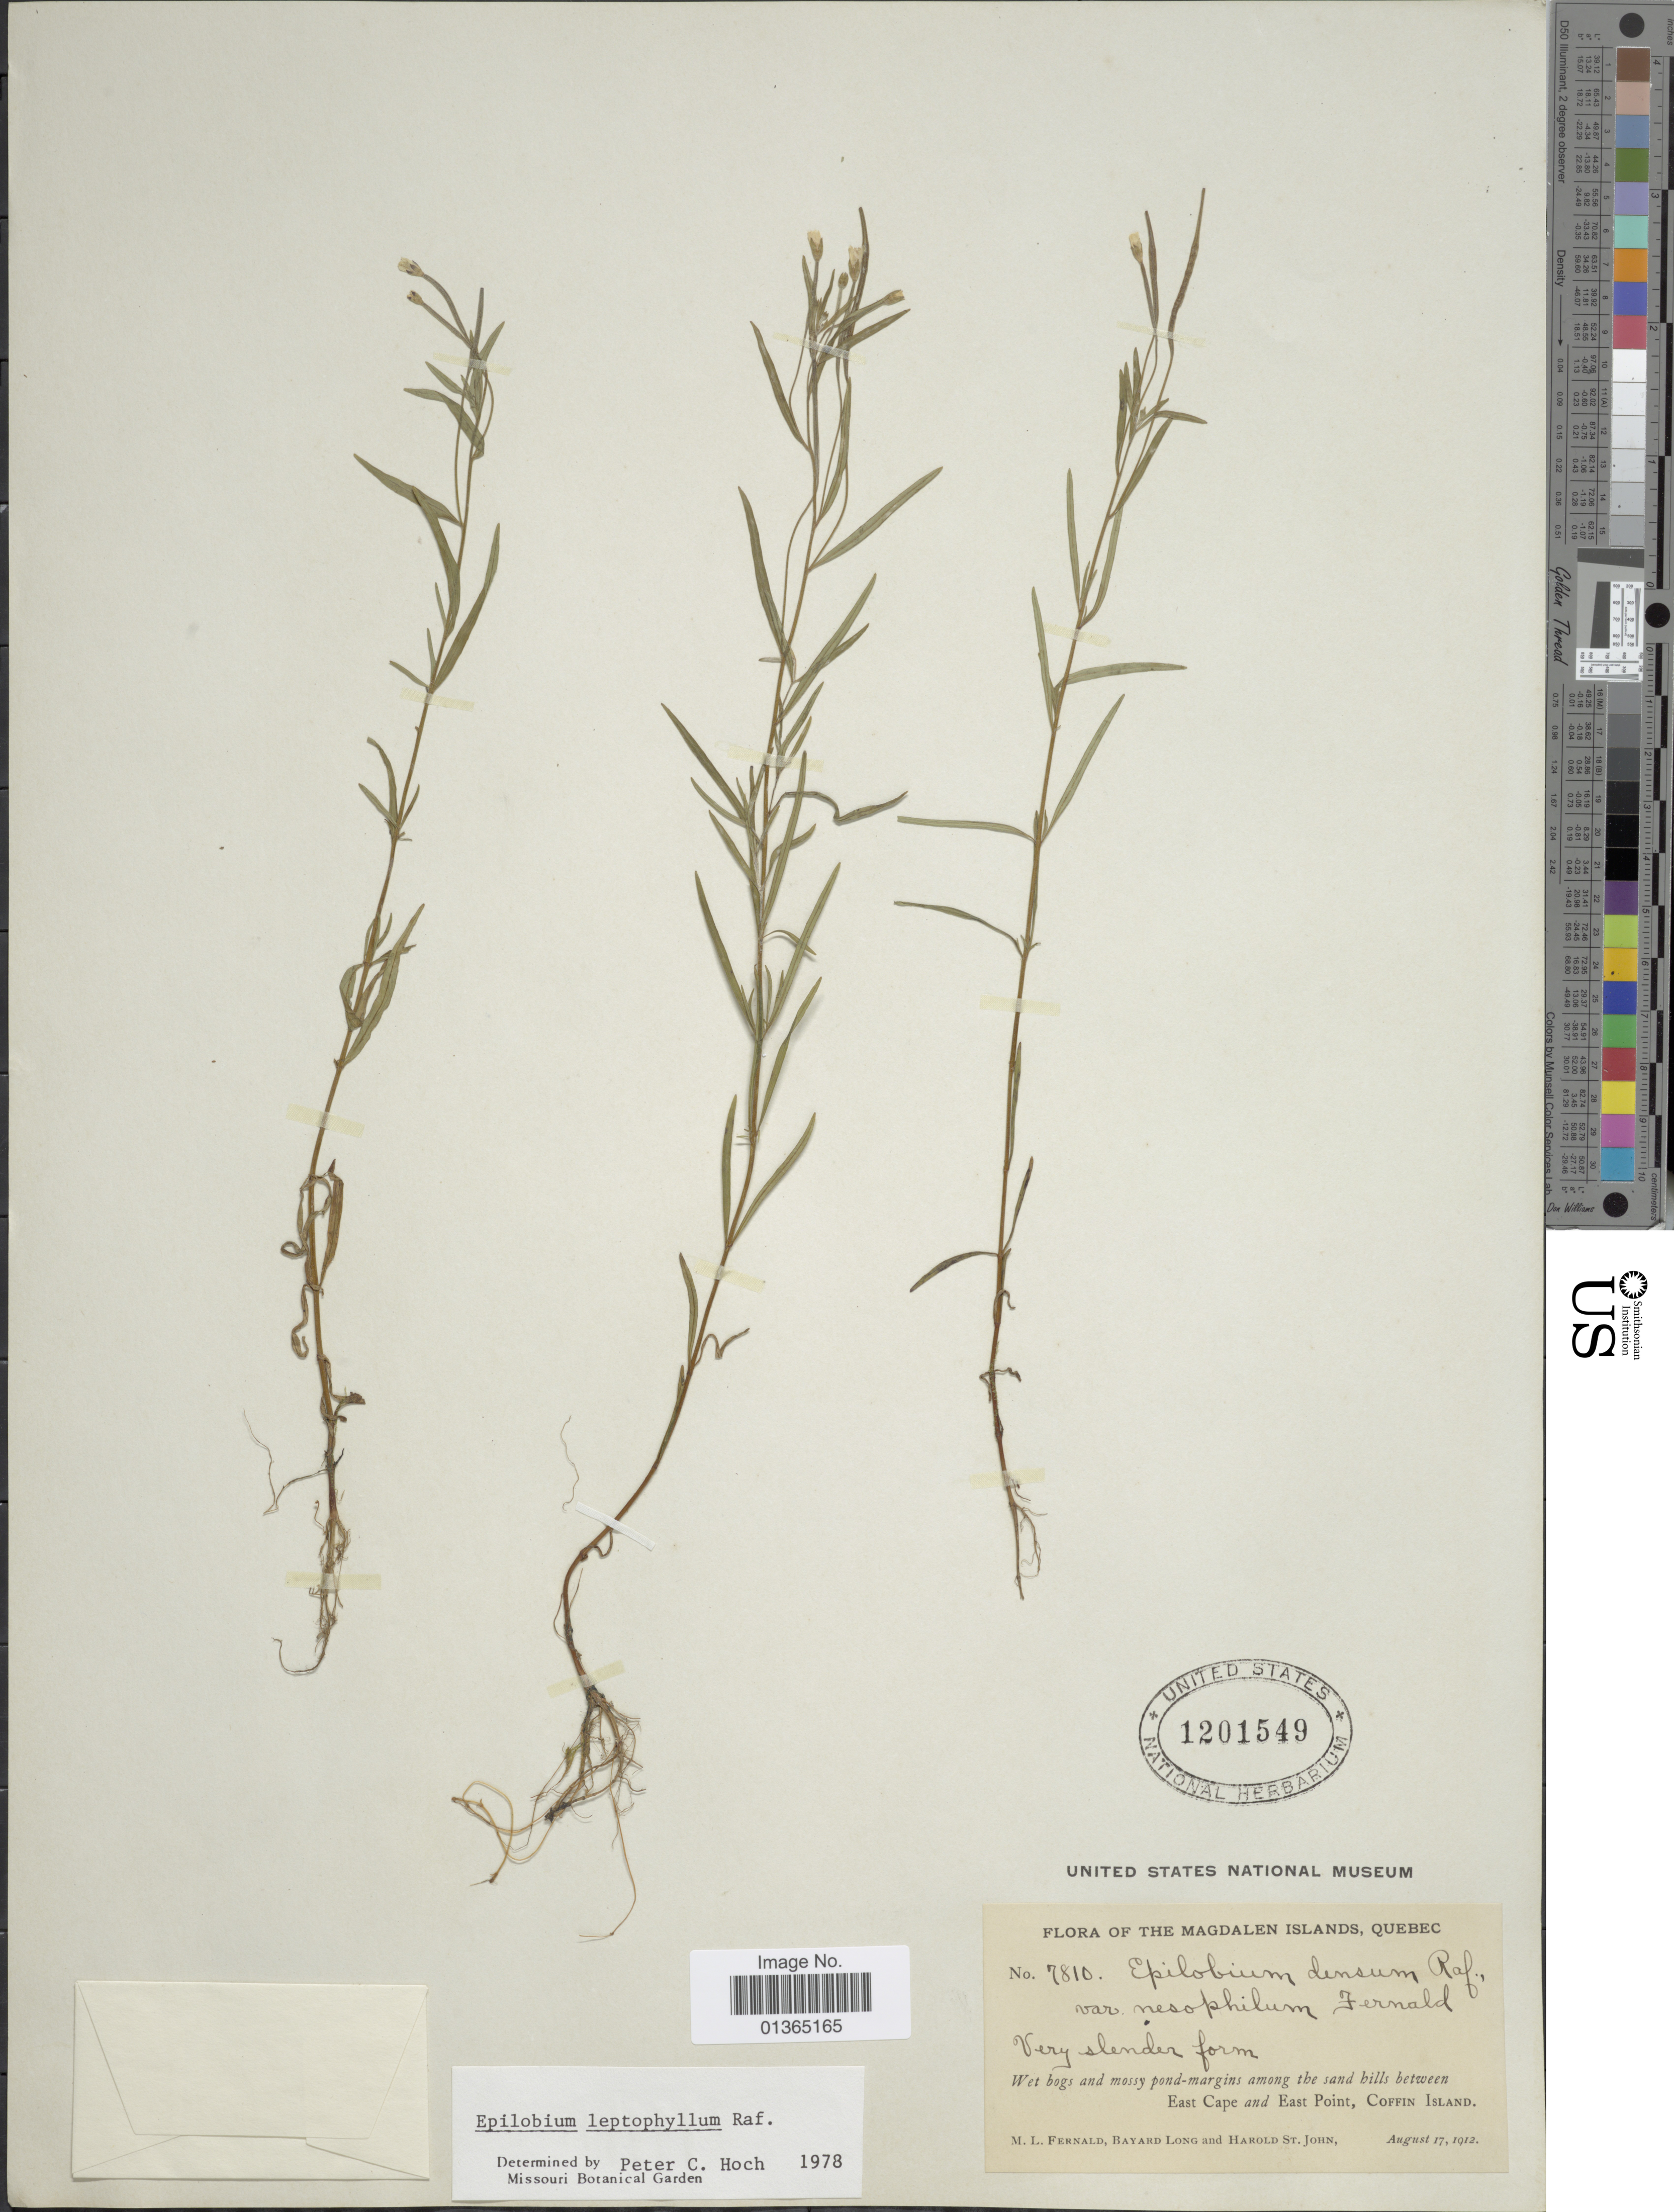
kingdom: Plantae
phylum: Tracheophyta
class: Magnoliopsida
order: Myrtales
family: Onagraceae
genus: Epilobium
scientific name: Epilobium leptophyllum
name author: Raf.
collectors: M. L. Fernald, B. Long & H. St. John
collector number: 7810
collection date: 1912-08-17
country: Canada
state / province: Quebec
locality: Magdalen Islands. Wet bogs and mossy pond-margins among the sand bills between East Cape and East Point, Coffin Island.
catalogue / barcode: US 1201549